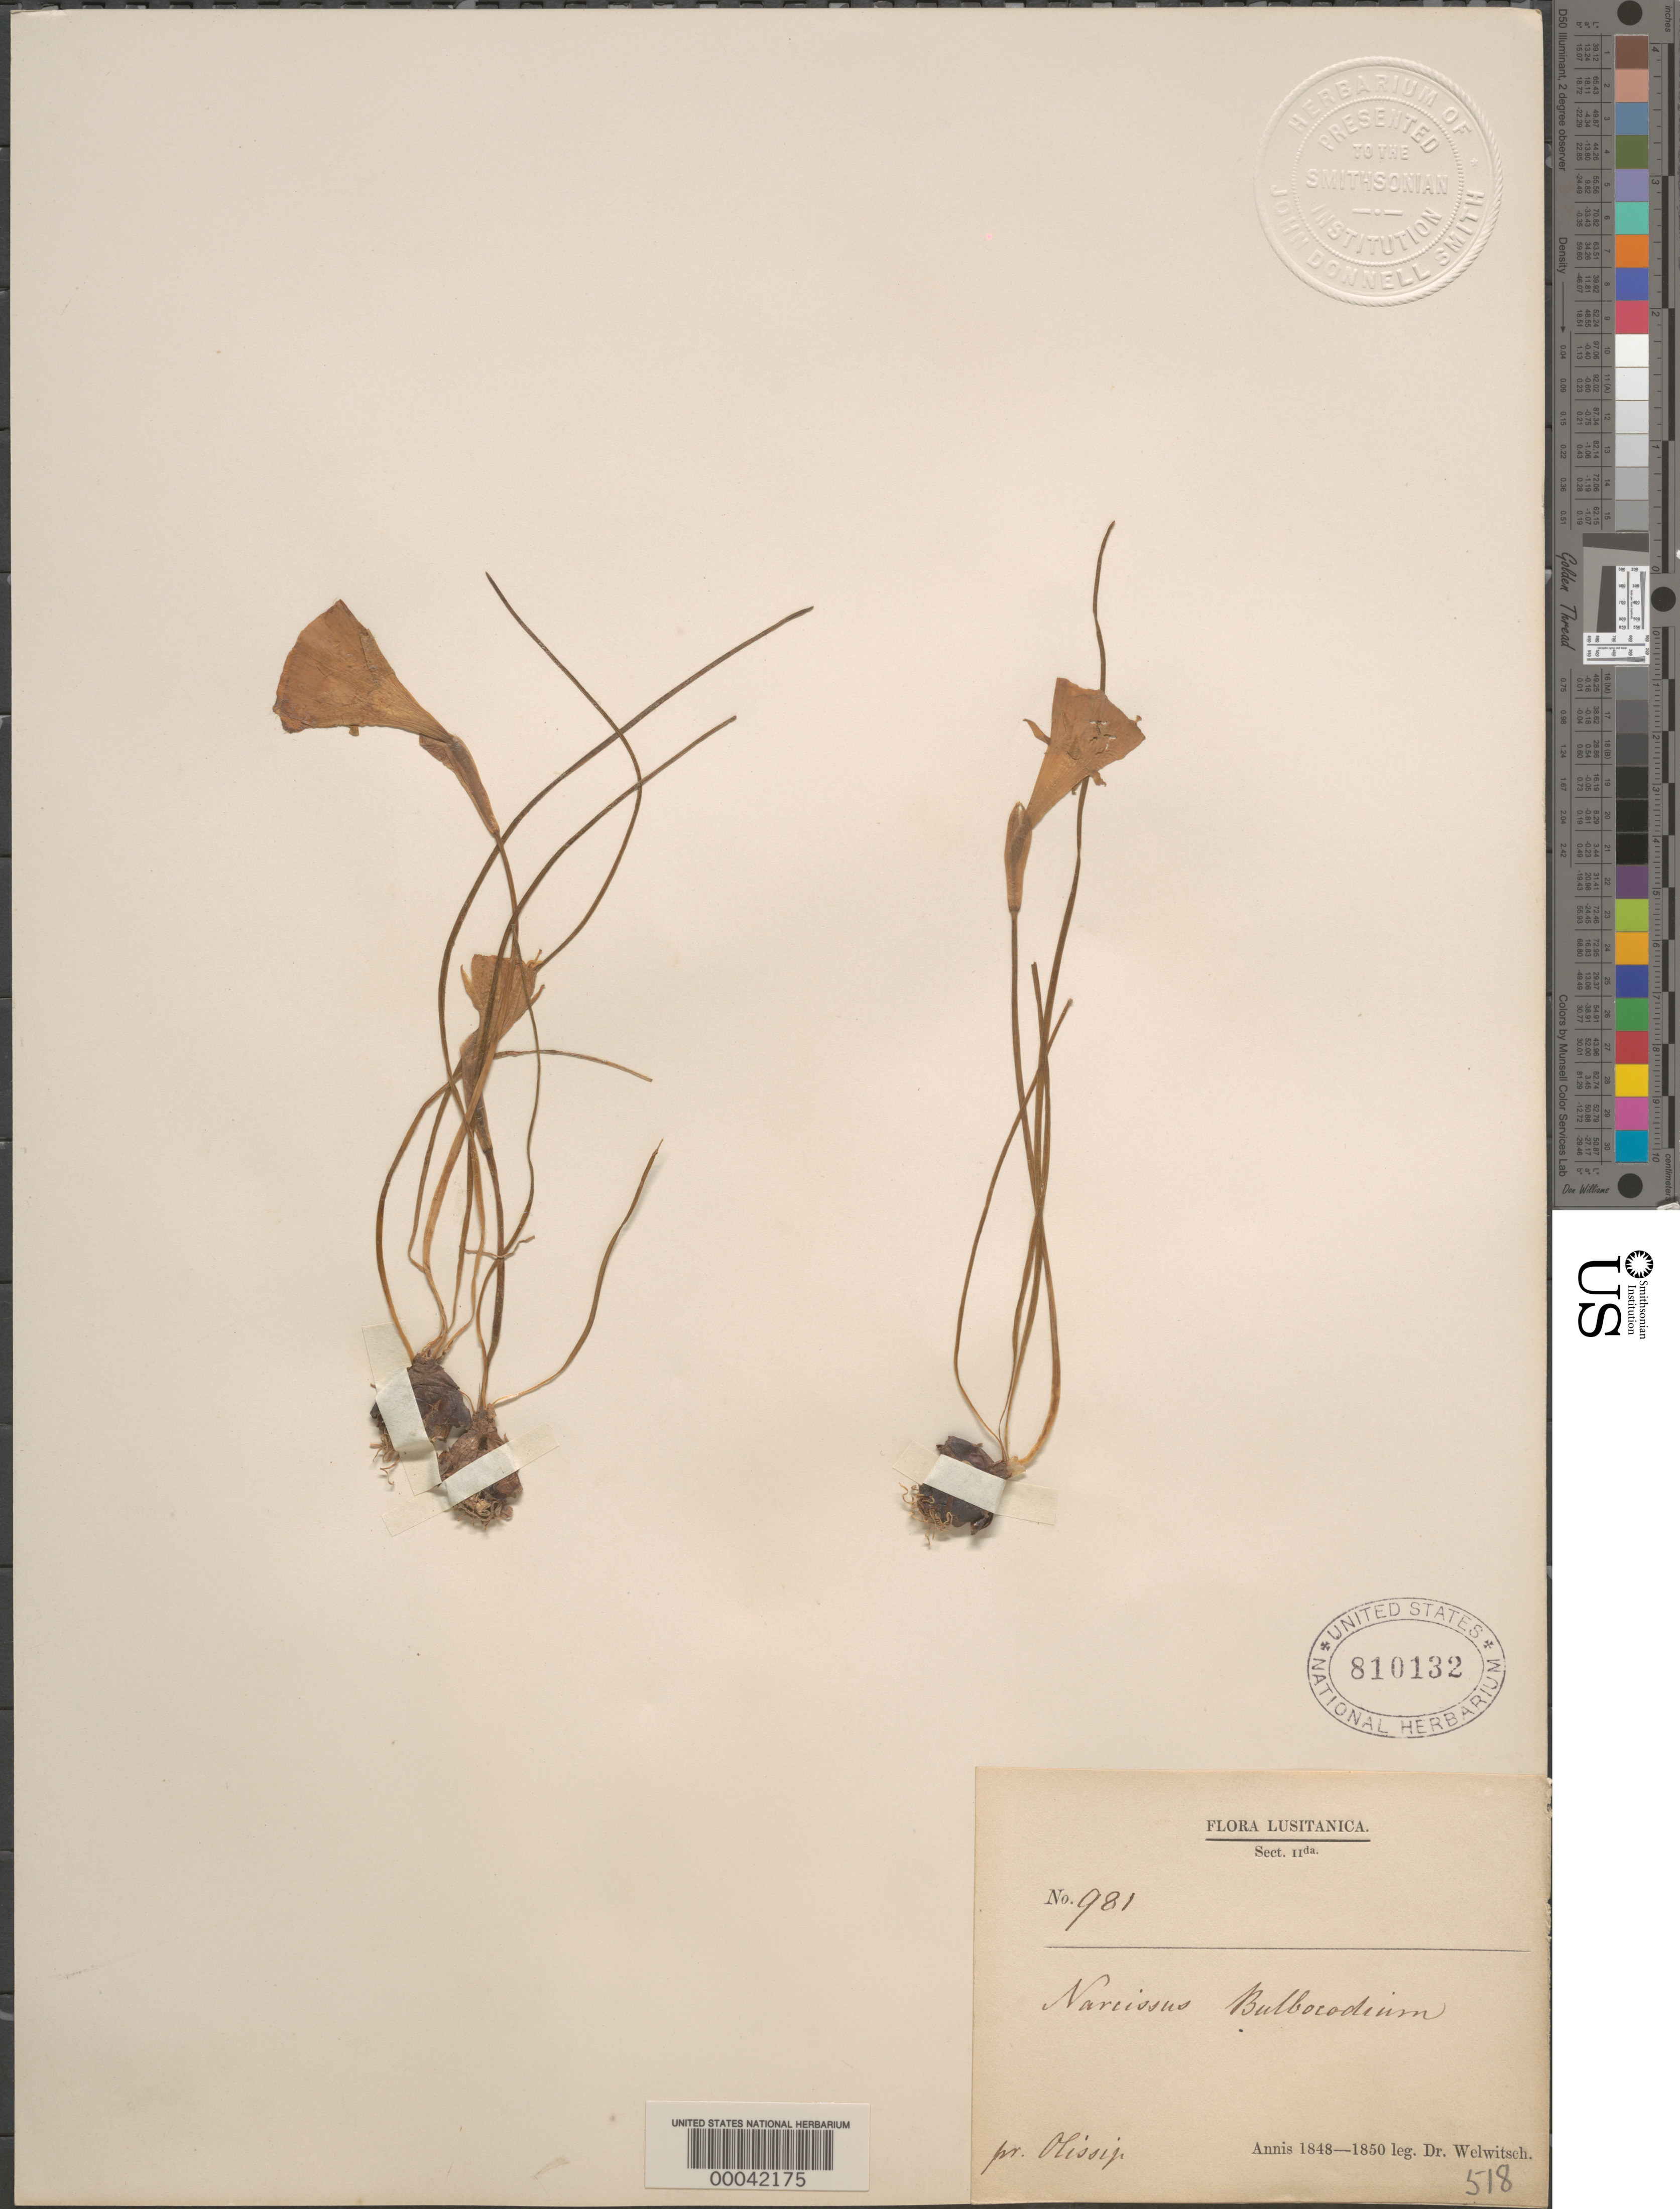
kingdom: Plantae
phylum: Tracheophyta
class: Liliopsida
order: Asparagales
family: Amaryllidaceae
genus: Narcissus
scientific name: Narcissus bulbocodium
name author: L.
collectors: F. M. Welwitsch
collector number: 981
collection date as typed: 1848 to -- -- 1850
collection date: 1848/1850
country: Portugal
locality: Near olissip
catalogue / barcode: US 810132